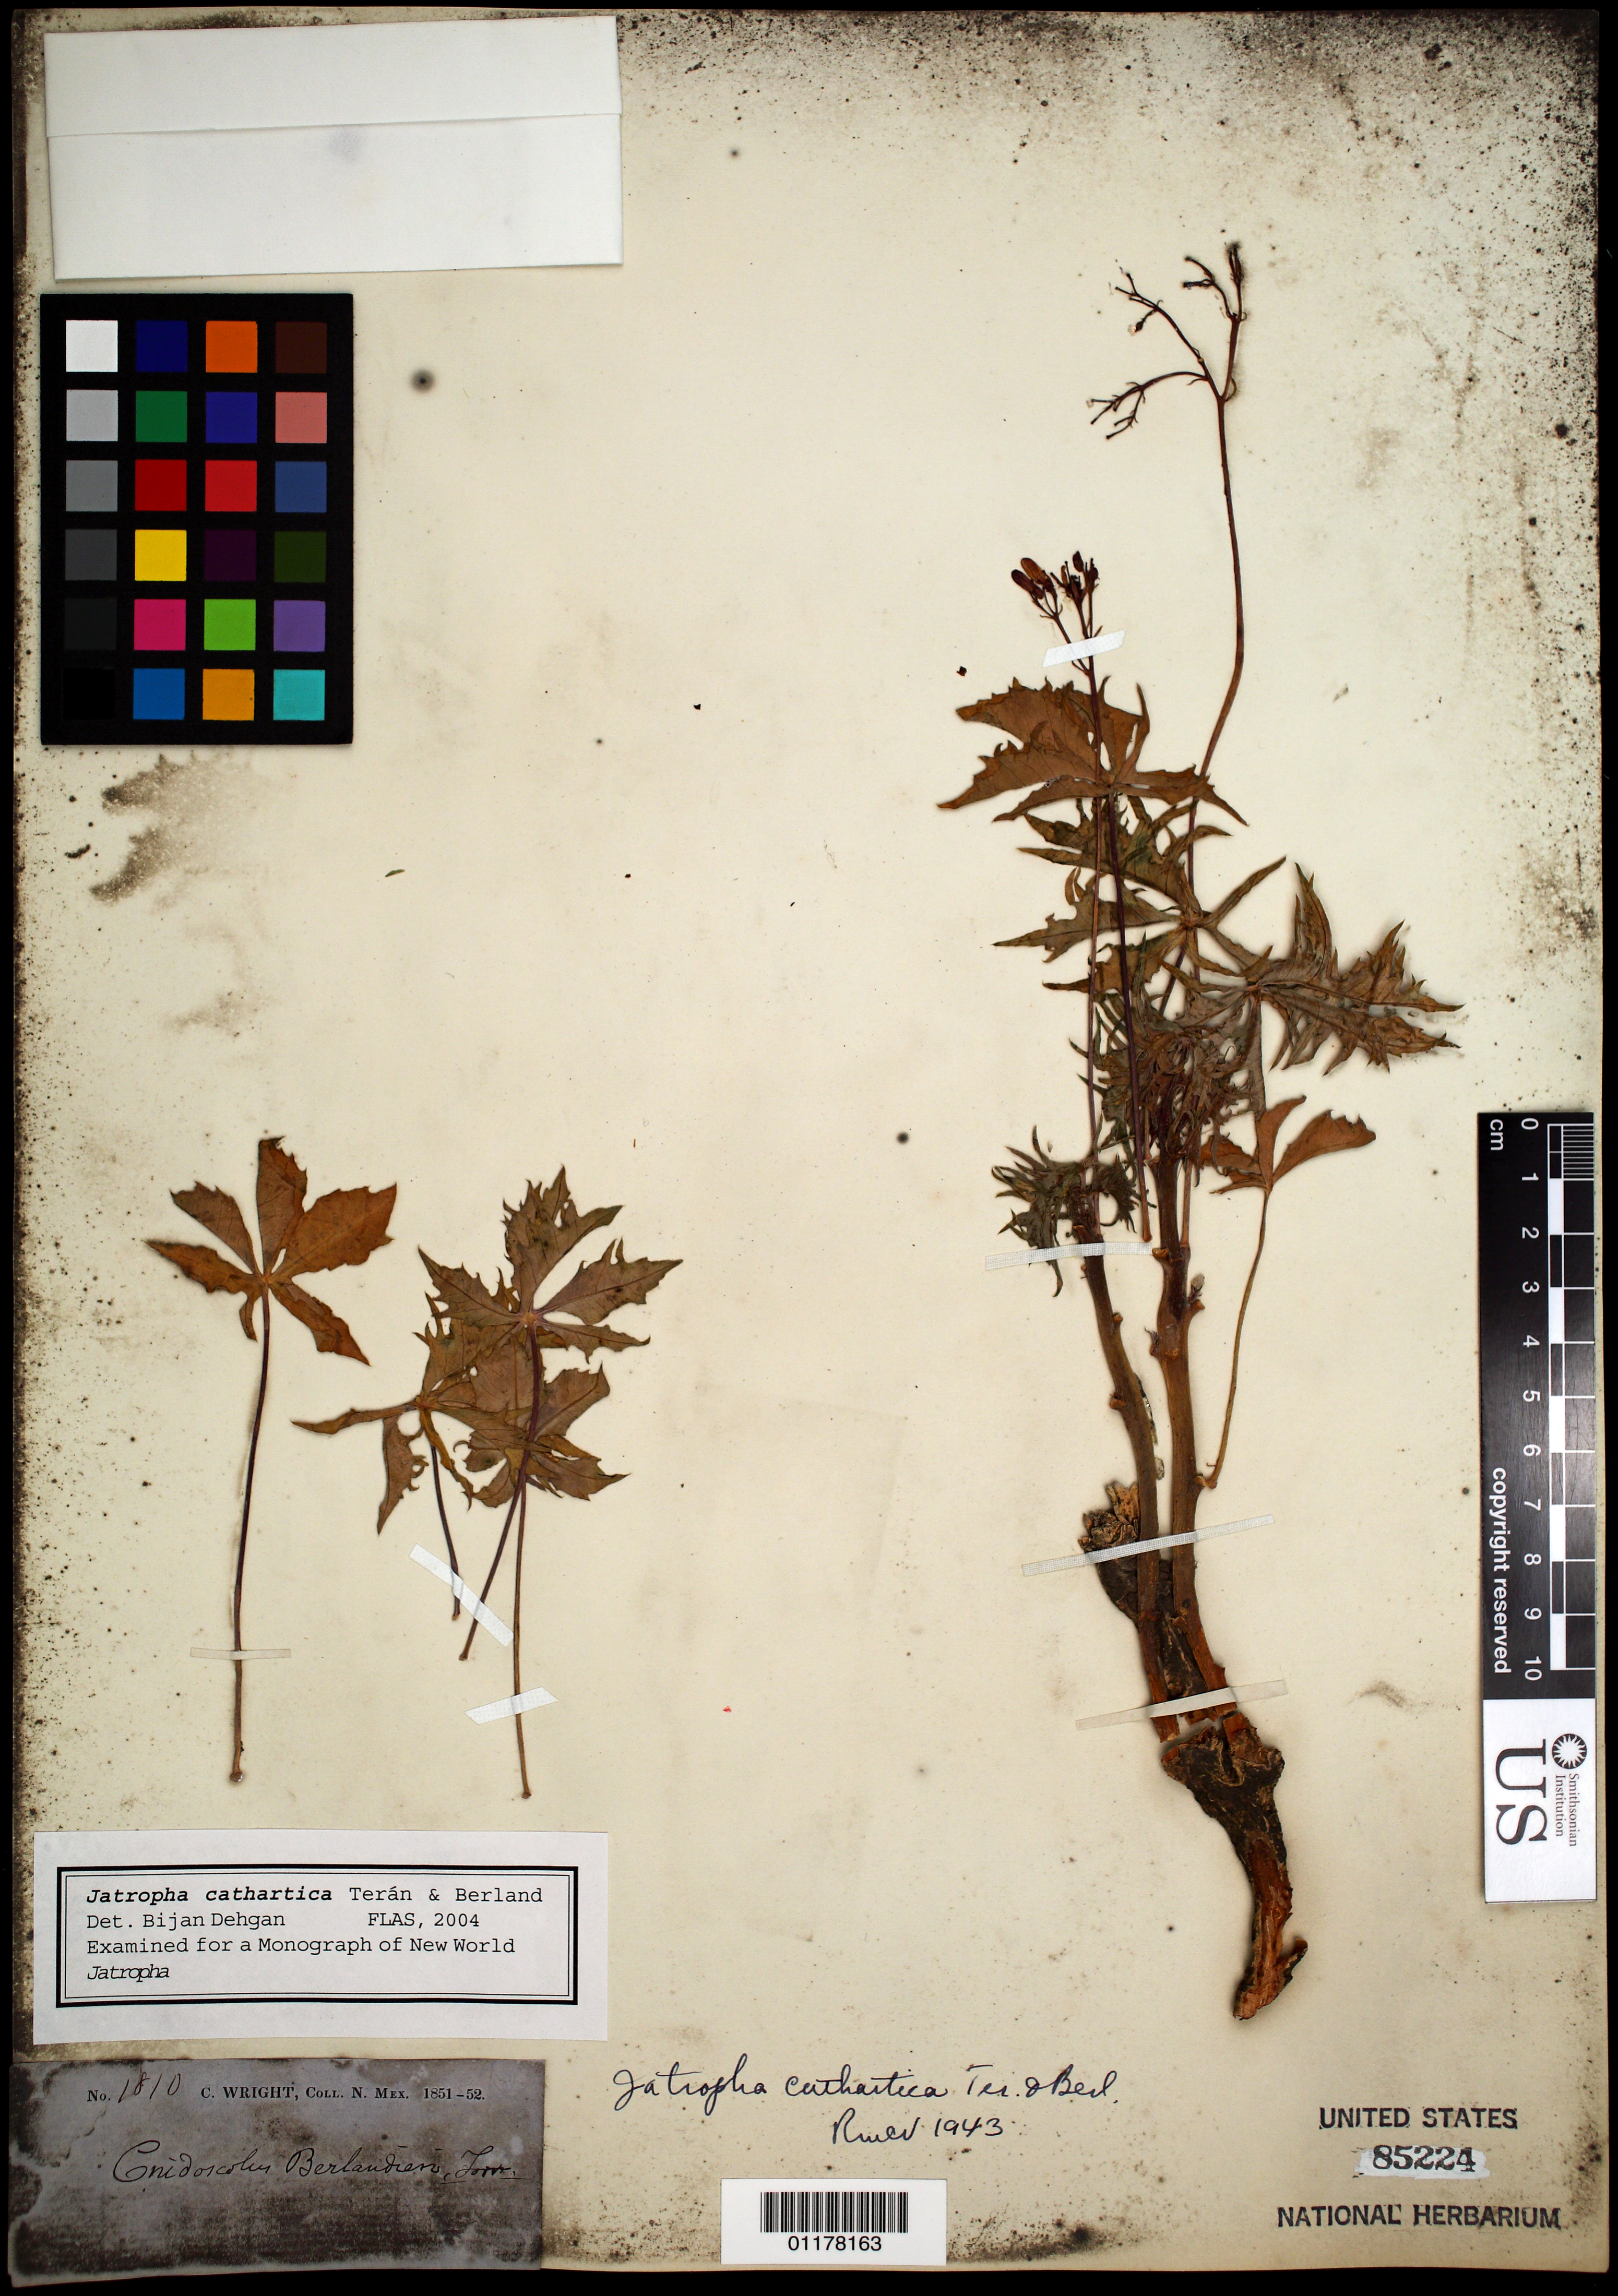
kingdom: Plantae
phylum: Tracheophyta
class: Magnoliopsida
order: Malpighiales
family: Euphorbiaceae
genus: Jatropha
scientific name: Jatropha cathartica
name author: Terán & Berland.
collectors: C. Wright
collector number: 1810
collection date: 1851/1852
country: United States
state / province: New Mexico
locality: "N. Mex." [=northern Mexico or New Mexico? either way possibly referring to present-day Arizona or Texas]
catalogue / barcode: US 85224